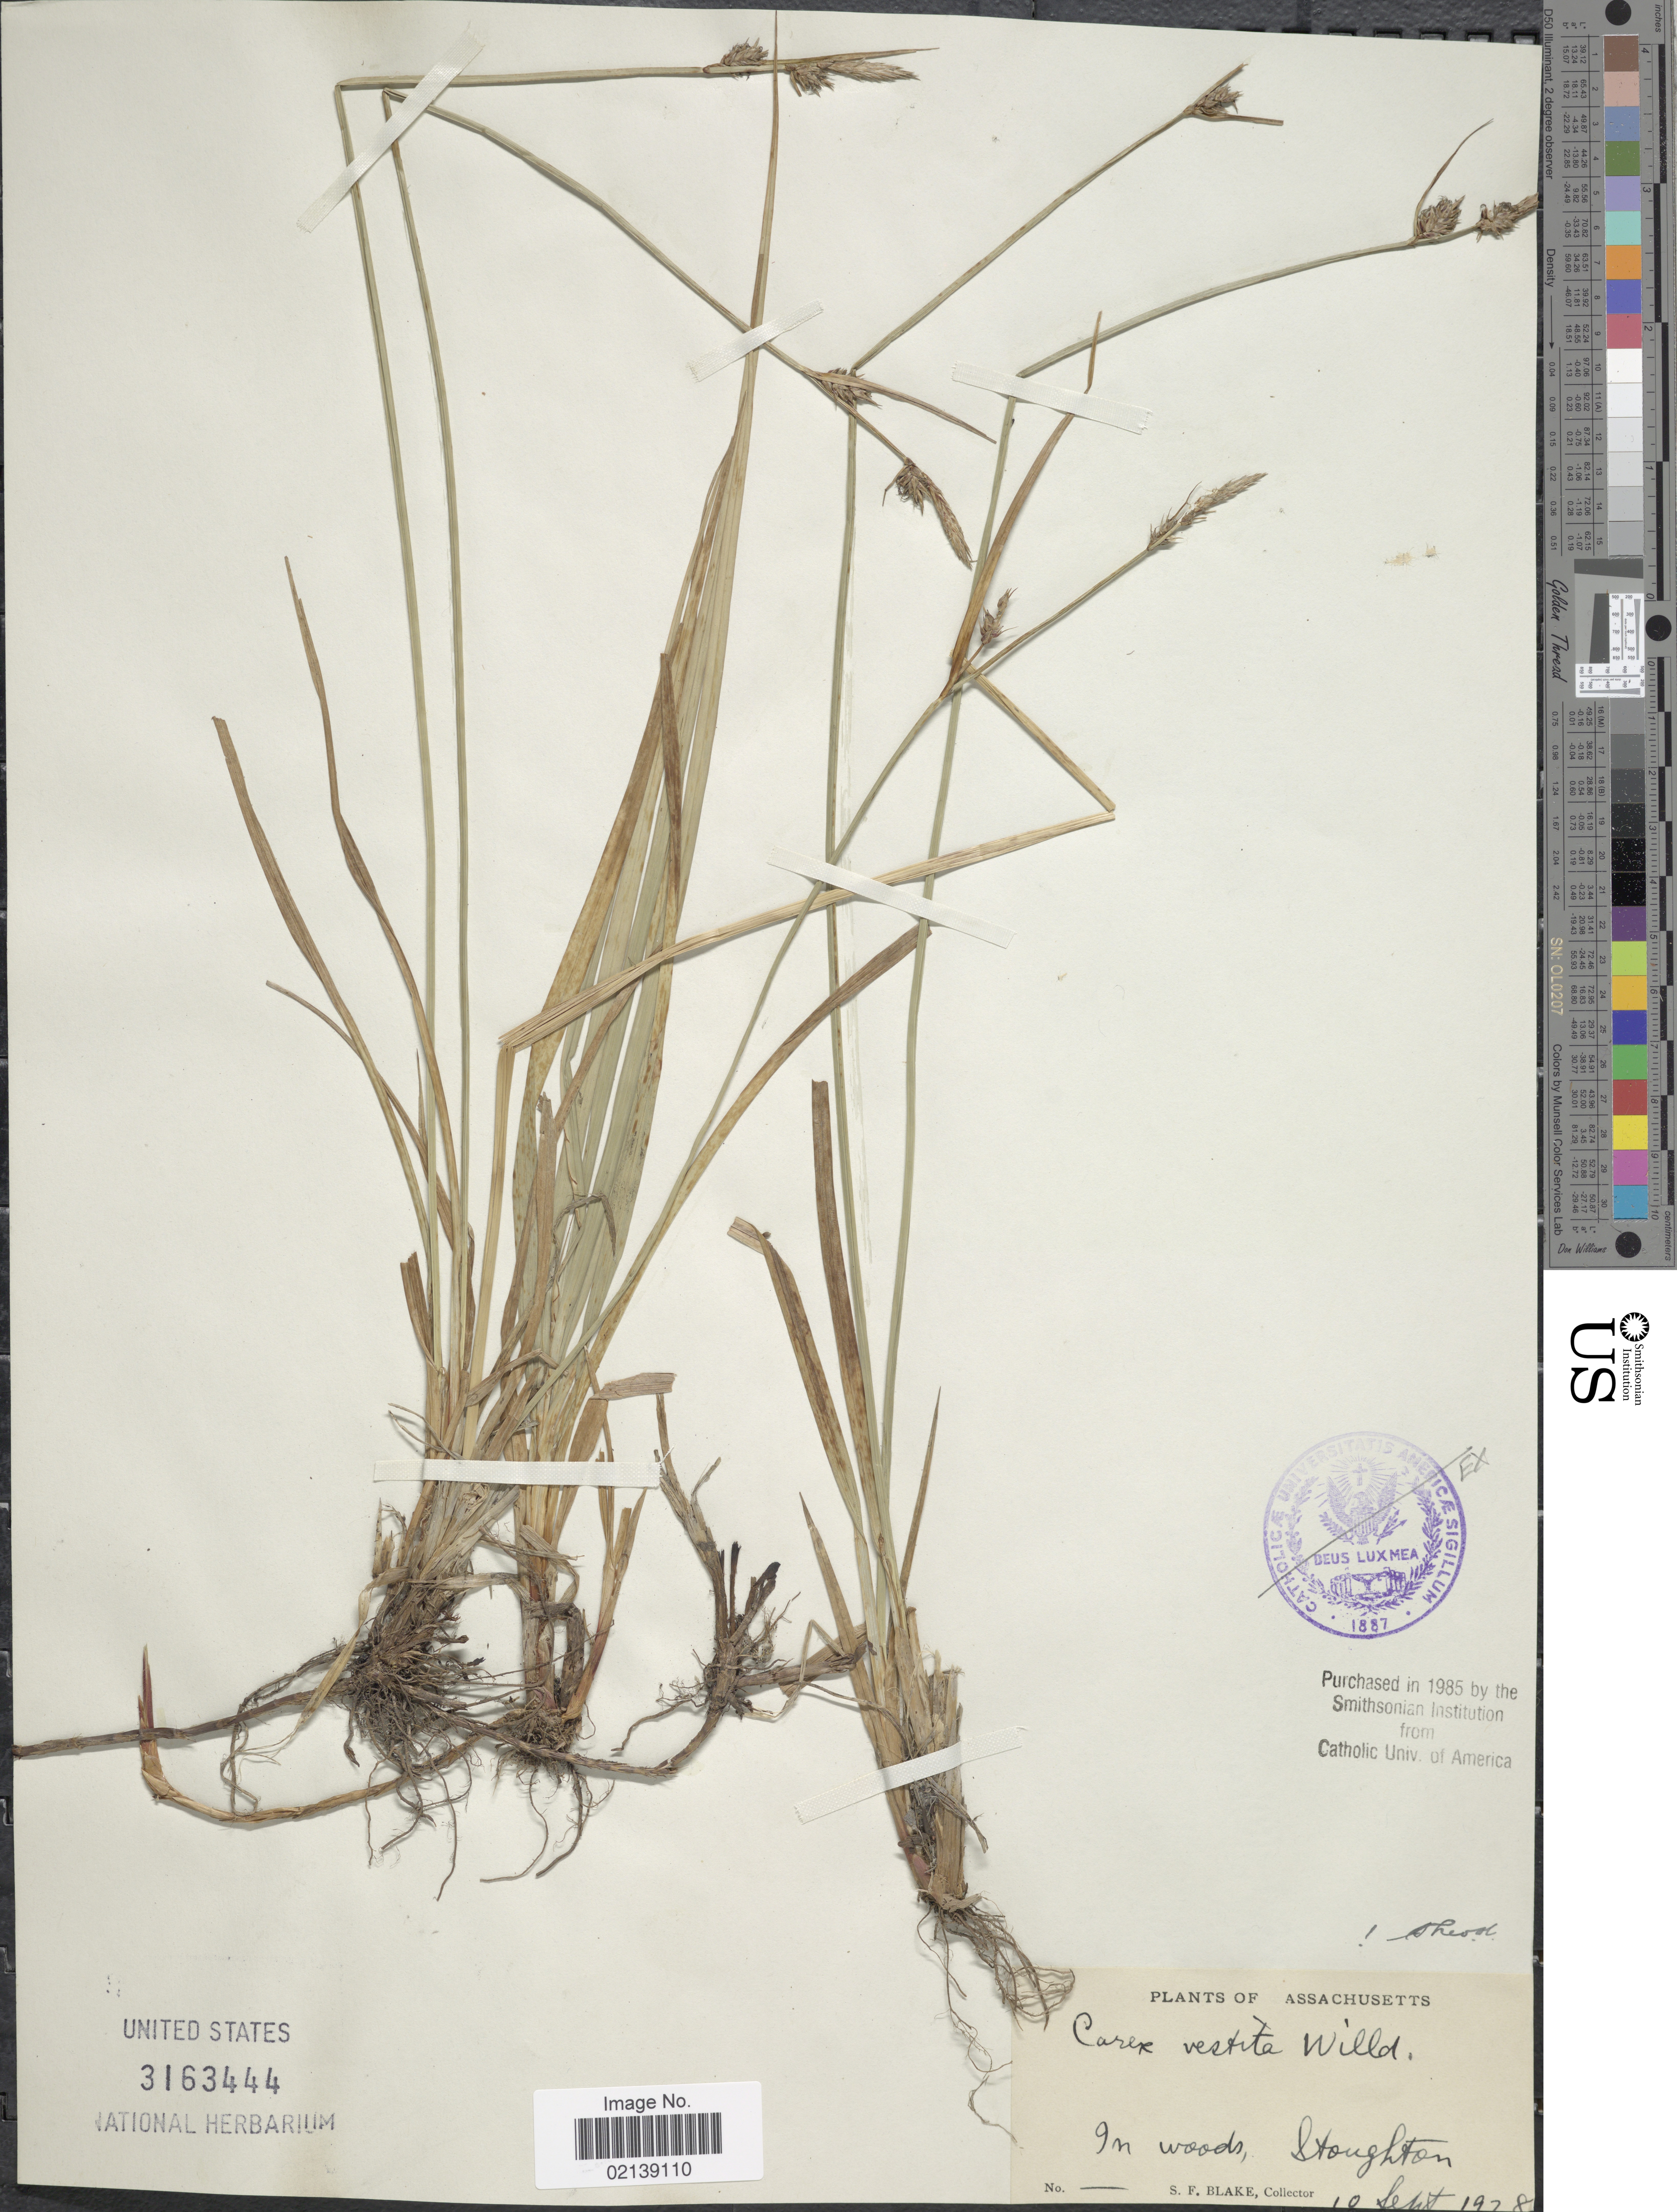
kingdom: Plantae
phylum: Tracheophyta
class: Liliopsida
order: Poales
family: Cyperaceae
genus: Carex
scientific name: Carex vestita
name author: Willd.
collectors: S. Blake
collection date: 1978-09-10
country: United States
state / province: Massachusetts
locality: In woods, Stoughton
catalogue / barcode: US 3163444